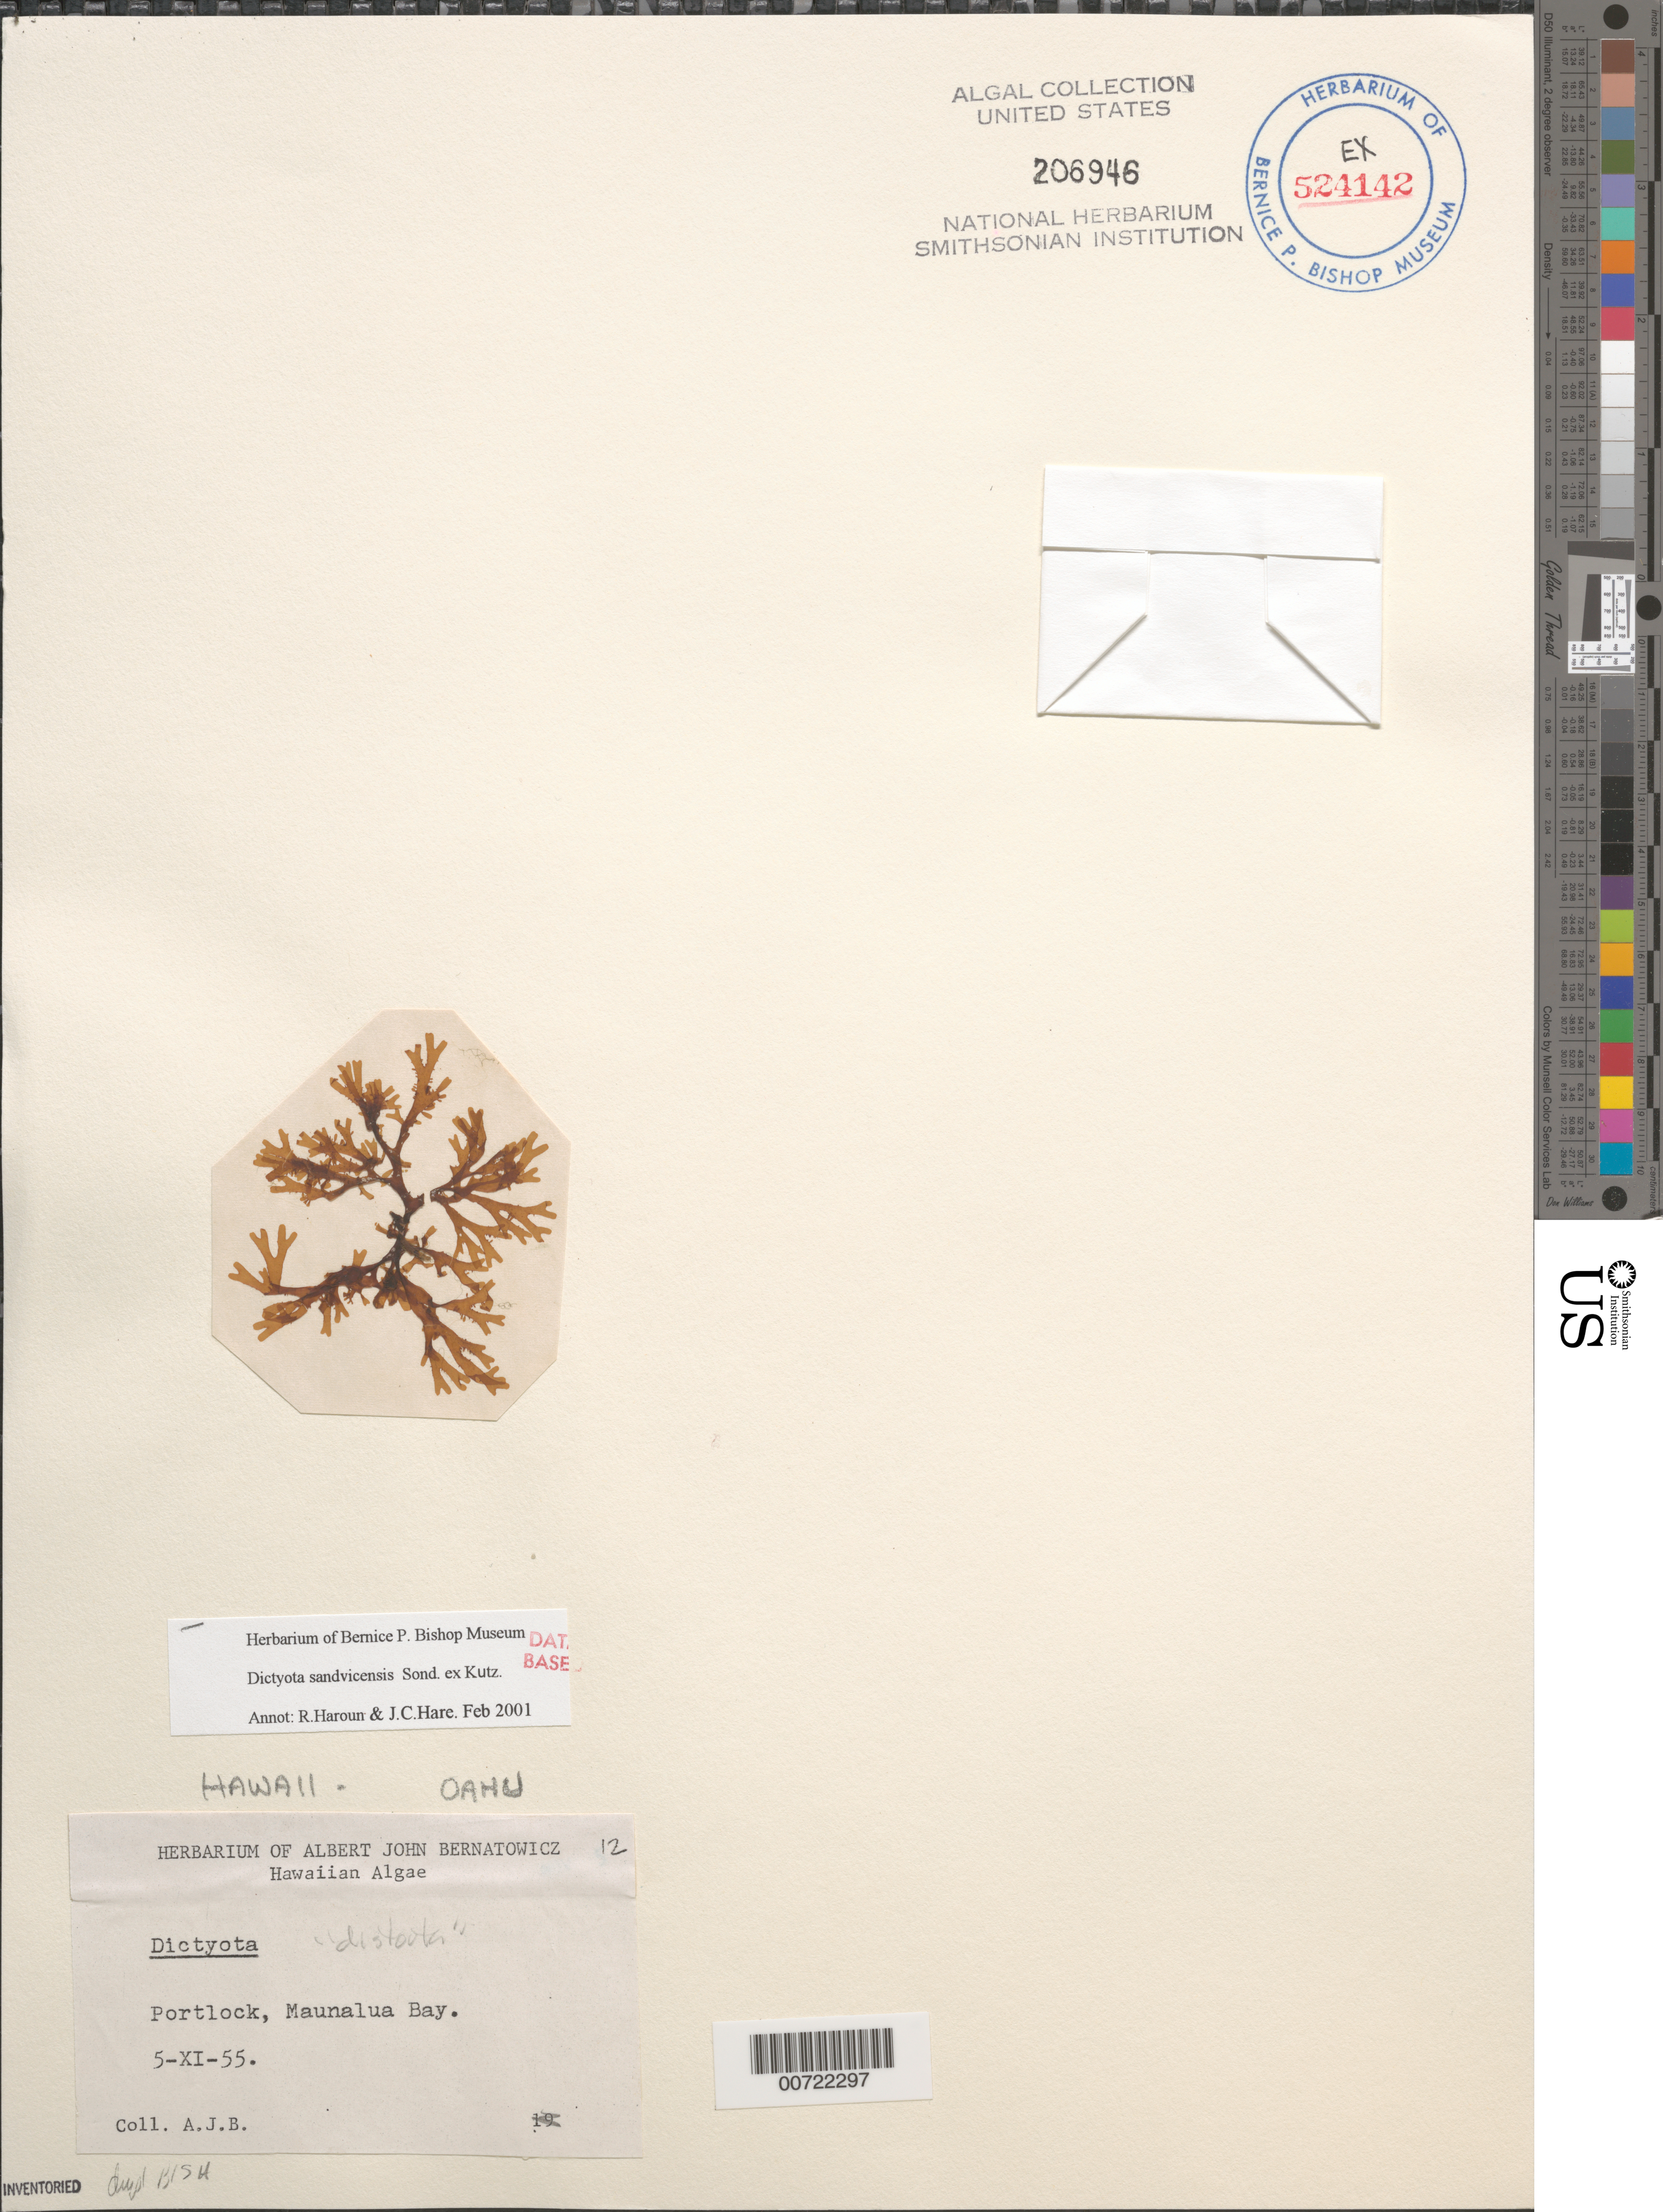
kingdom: Chromista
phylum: Ochrophyta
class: Phaeophyceae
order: Dictyotales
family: Dictyotaceae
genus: Dictyota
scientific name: Dictyota sandvicensis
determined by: Hare, Joan C.; Haroun, Ricardo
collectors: A. Bernatowicz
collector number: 12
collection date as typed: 05 Nov 1955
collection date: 1955-11-05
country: United States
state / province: Hawaii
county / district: Honolulu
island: Oahu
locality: Portlock, Maunalua Bay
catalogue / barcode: US 206946